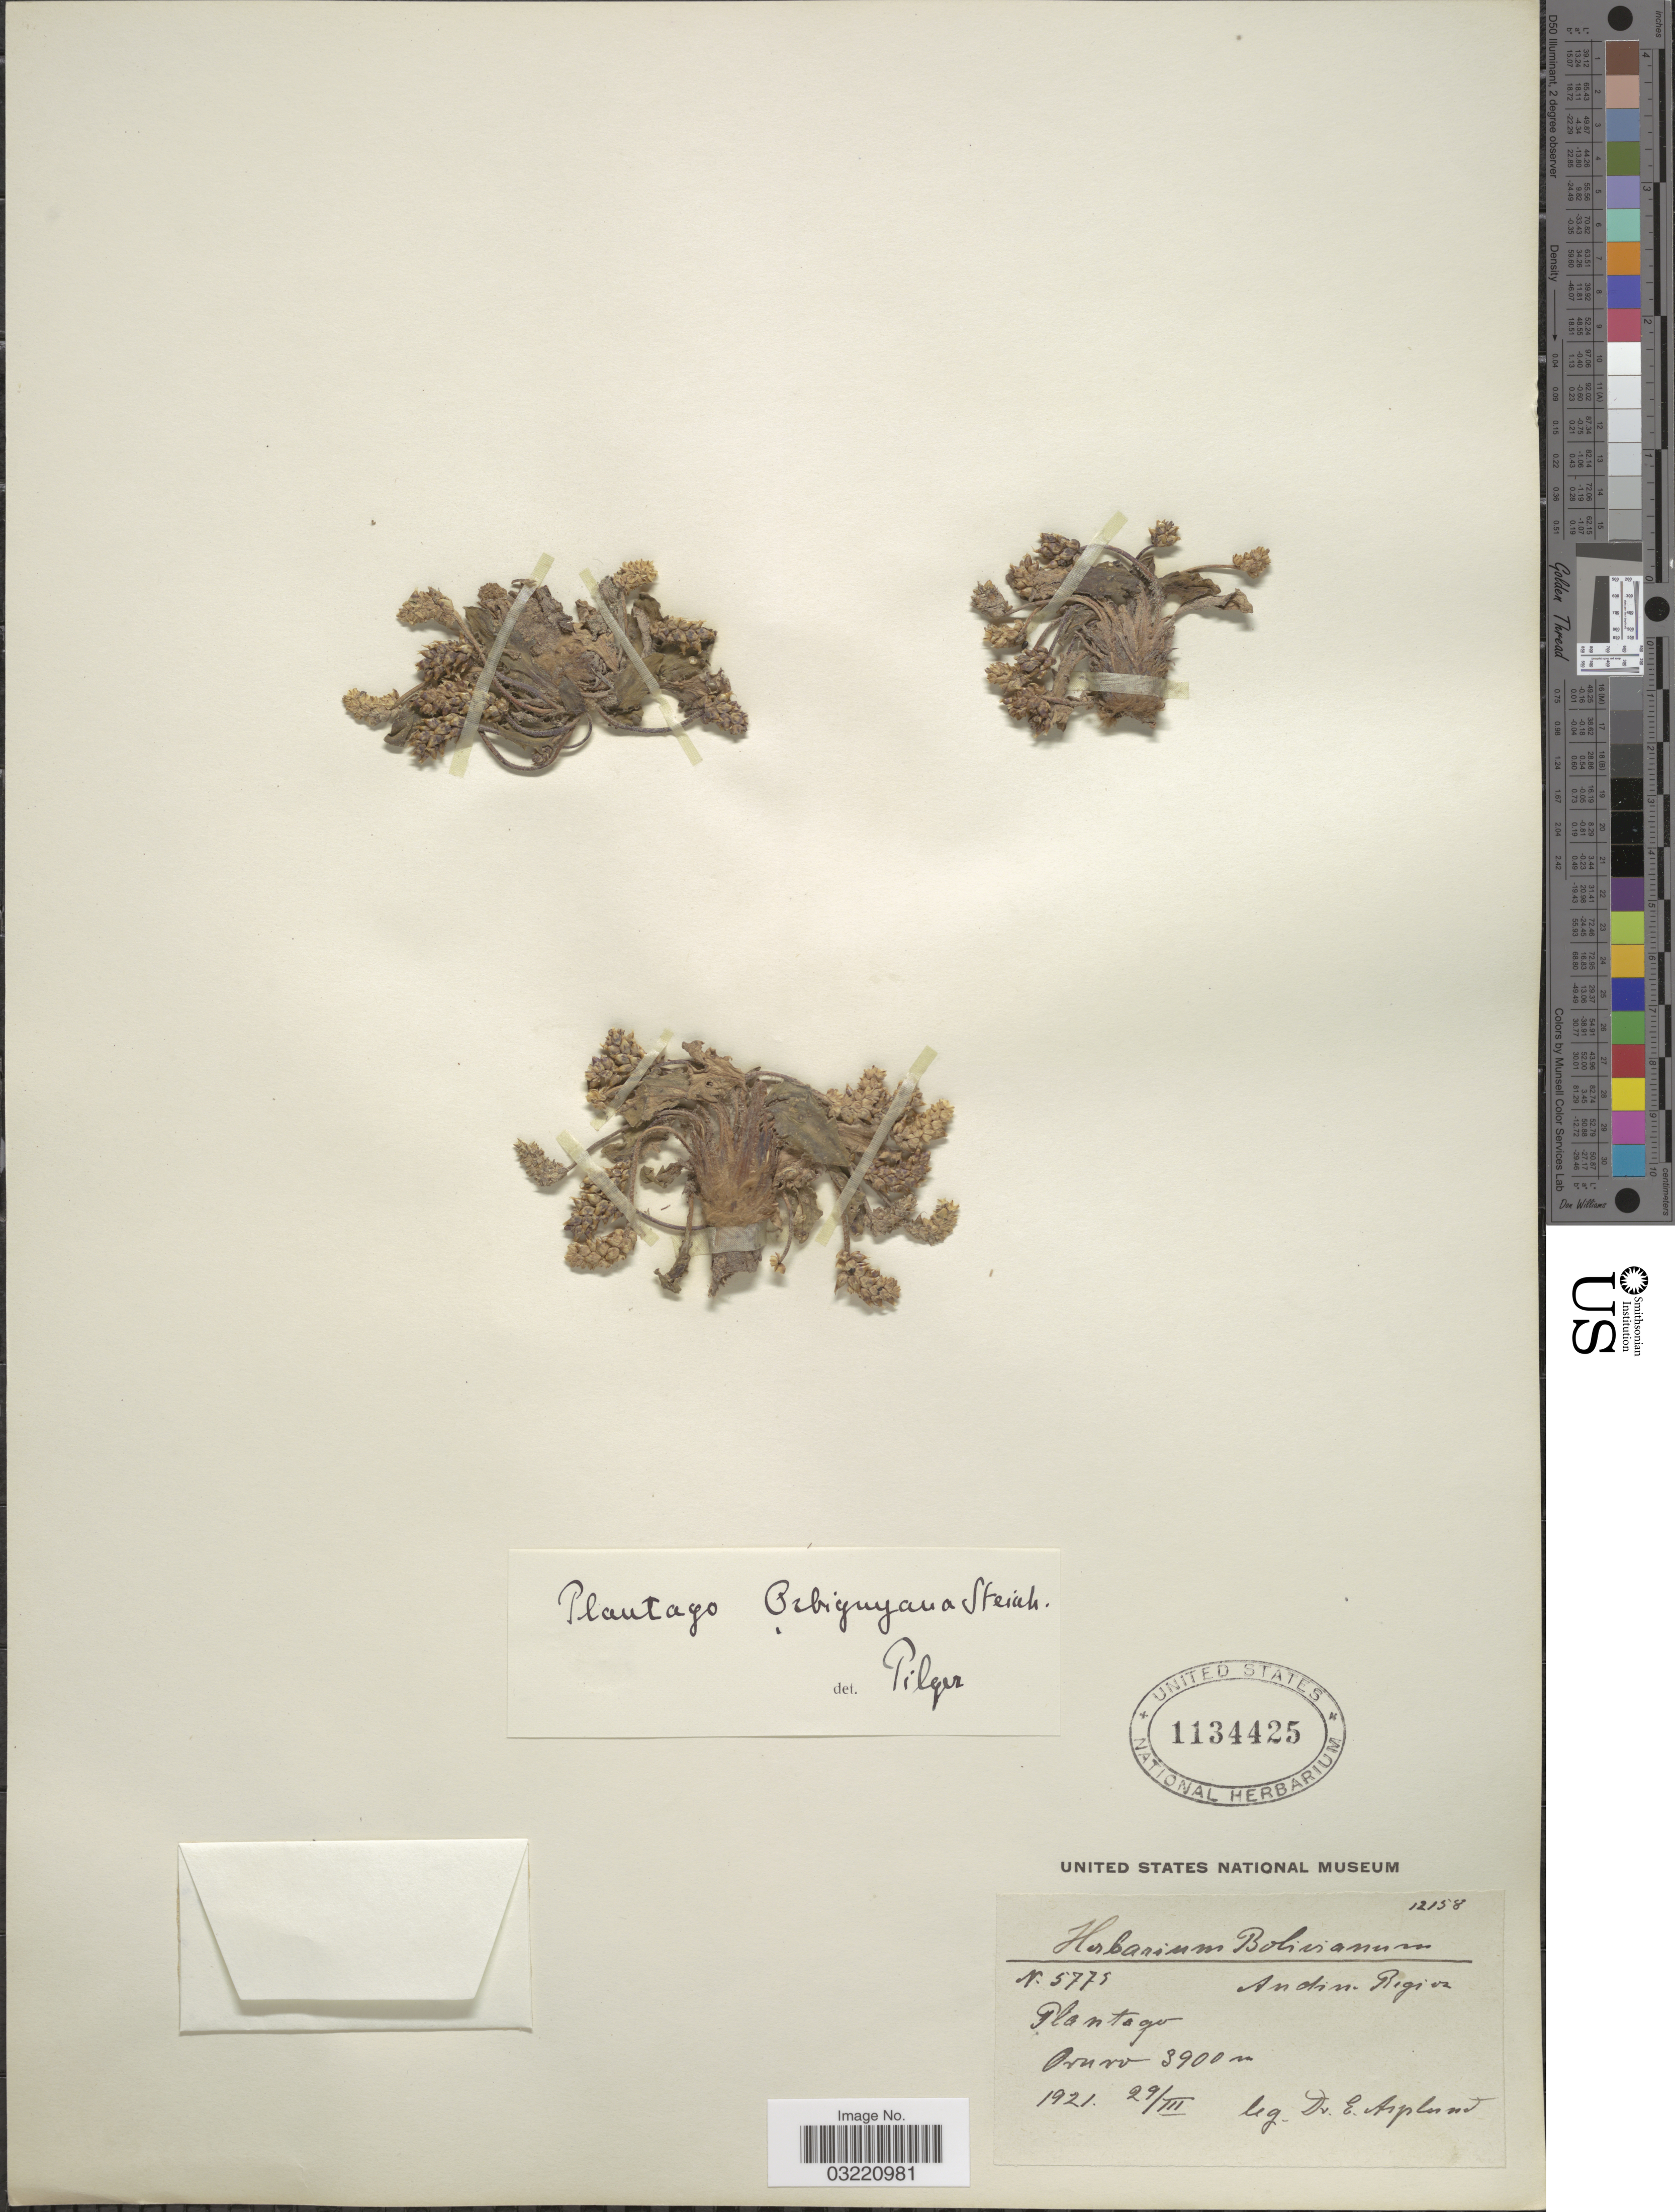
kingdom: Plantae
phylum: Tracheophyta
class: Magnoliopsida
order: Lamiales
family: Plantaginaceae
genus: Plantago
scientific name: Plantago orbignyana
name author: Steinh. ex Decne.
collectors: E. Asplund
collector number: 5775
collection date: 1921-03-29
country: Bolivia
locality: Andine Region, Oruro.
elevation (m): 3900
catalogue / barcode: US 1134425